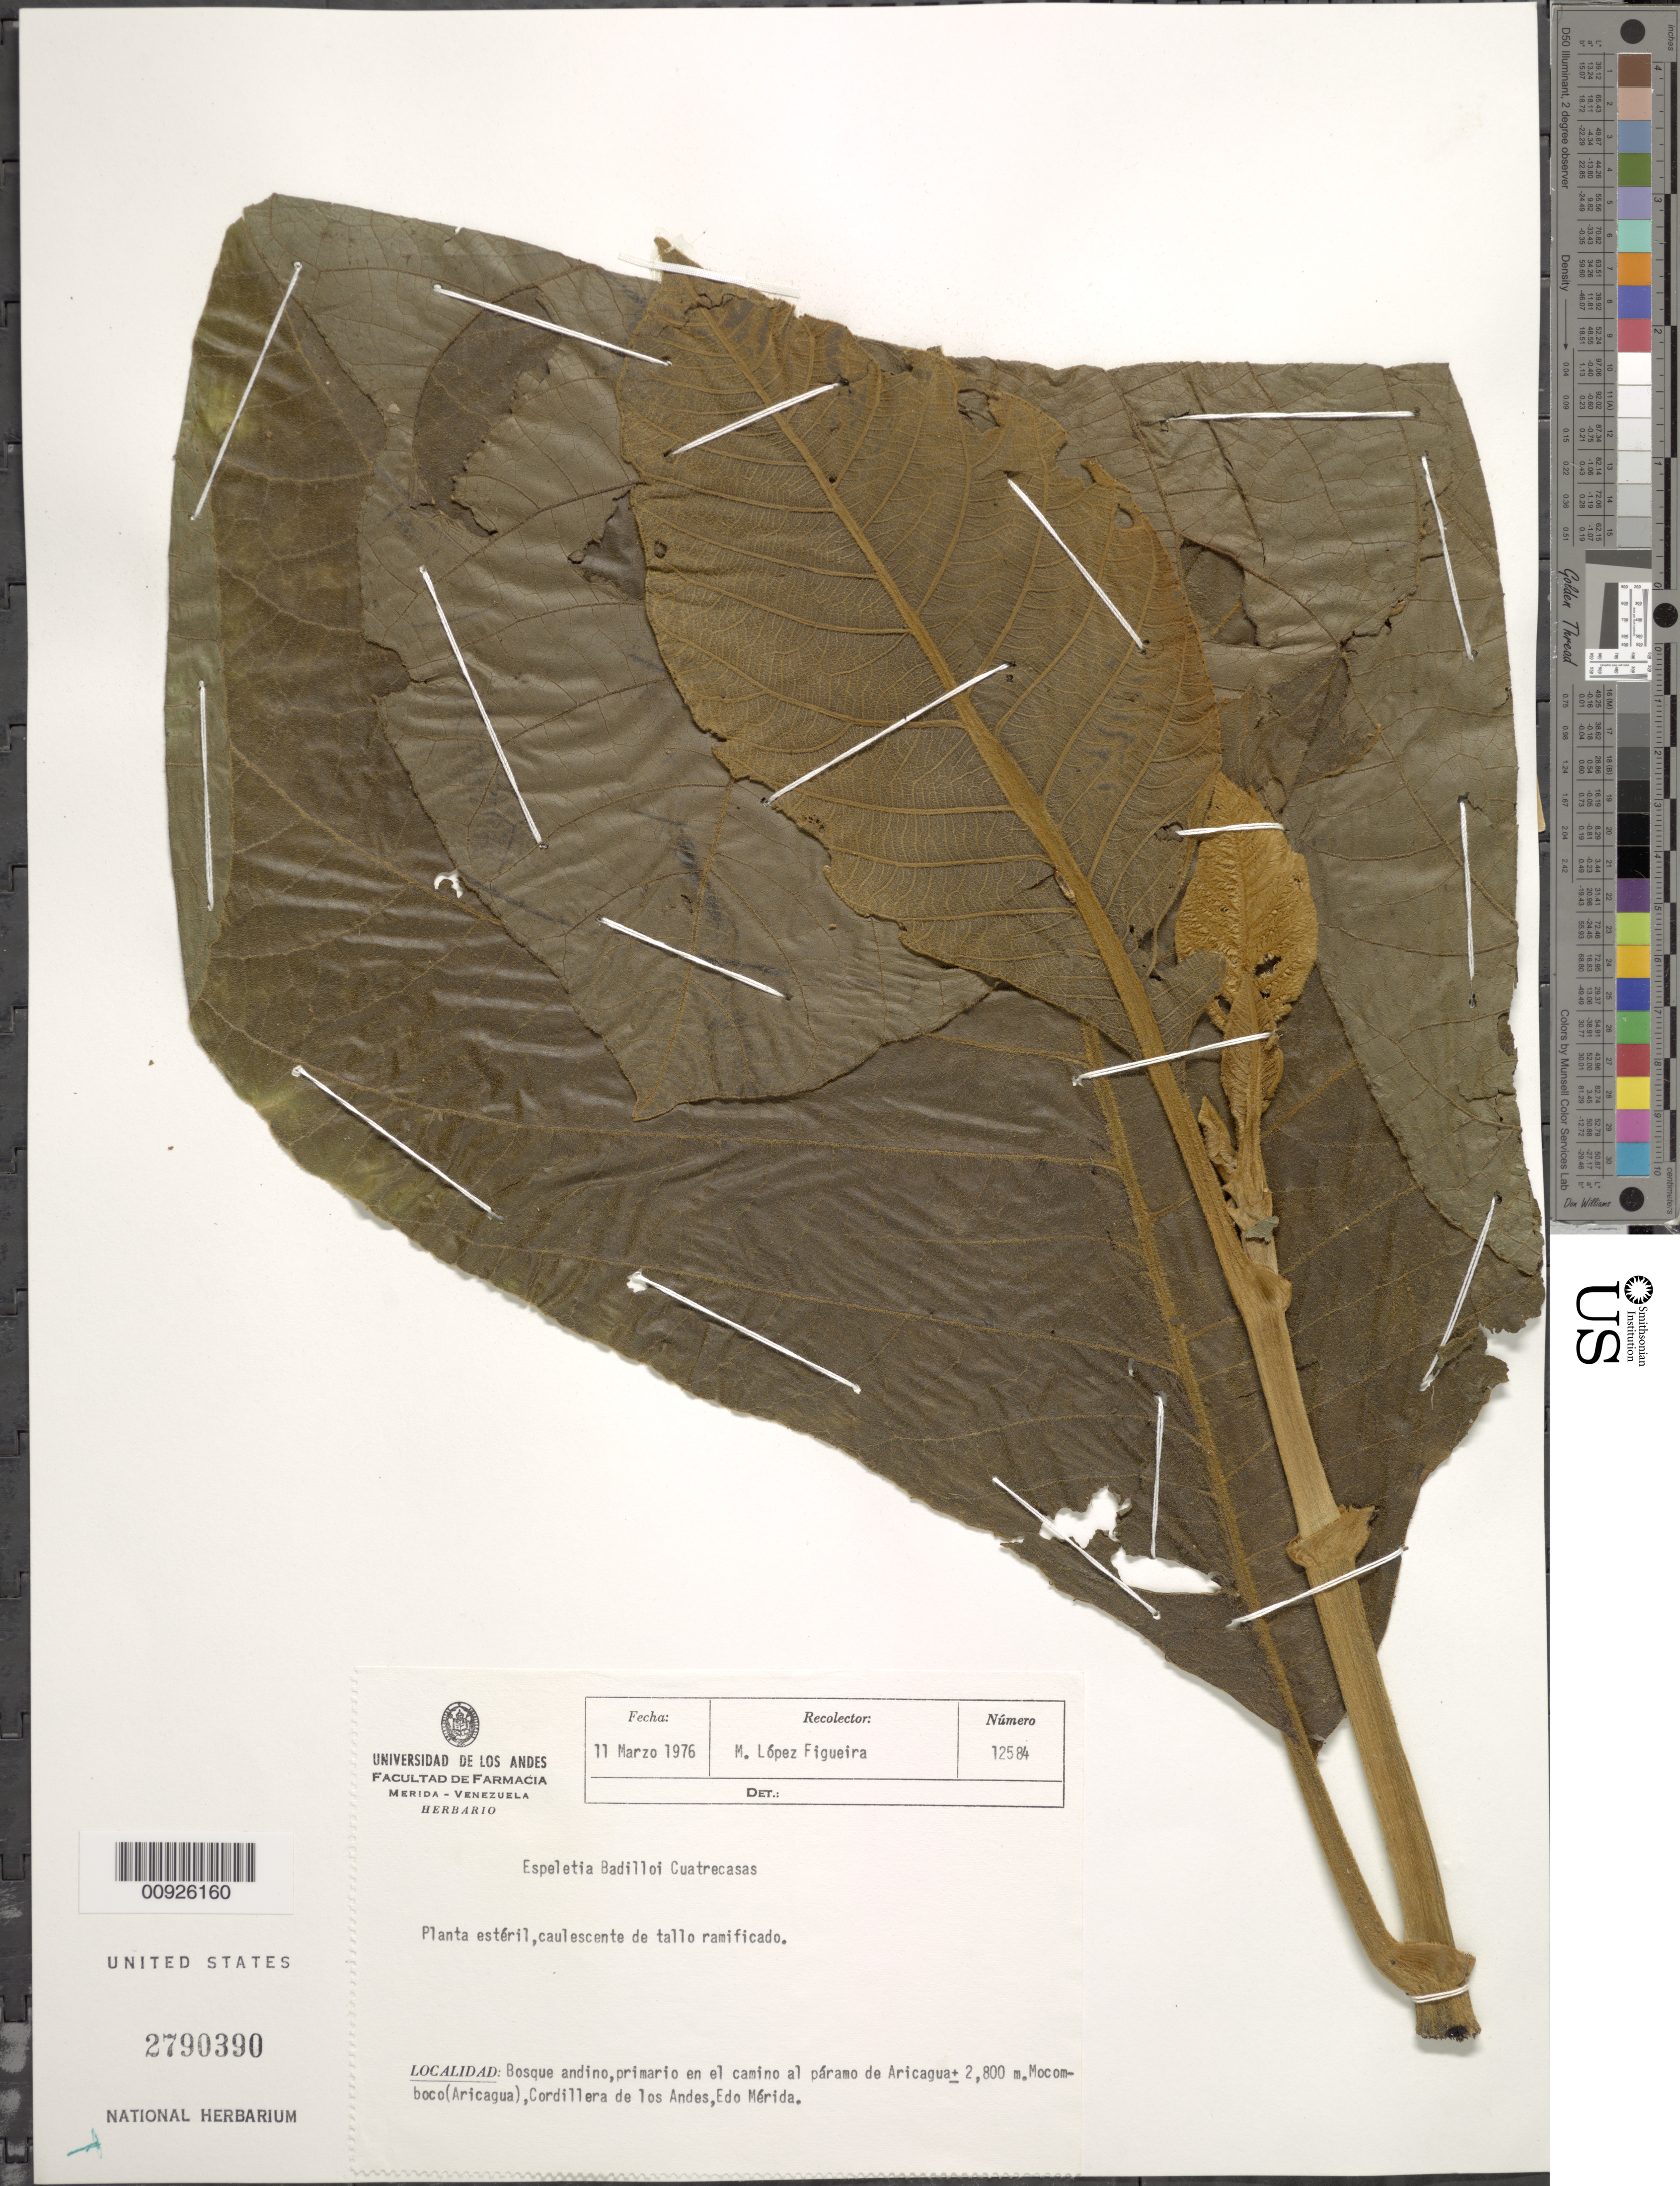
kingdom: Plantae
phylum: Tracheophyta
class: Magnoliopsida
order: Asterales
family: Asteraceae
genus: Carramboa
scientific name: Carramboa badilloi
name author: (Cuatrec.) Cuatrec.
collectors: M. López Figueiras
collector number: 12584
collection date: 1976-03-11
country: Venezuela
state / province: Mérida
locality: Bosque andino, primario en el camino al paramo de Aricagua, Mocomboco (Aricagua), Cordillera de los Andes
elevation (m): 2800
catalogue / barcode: US 2790390